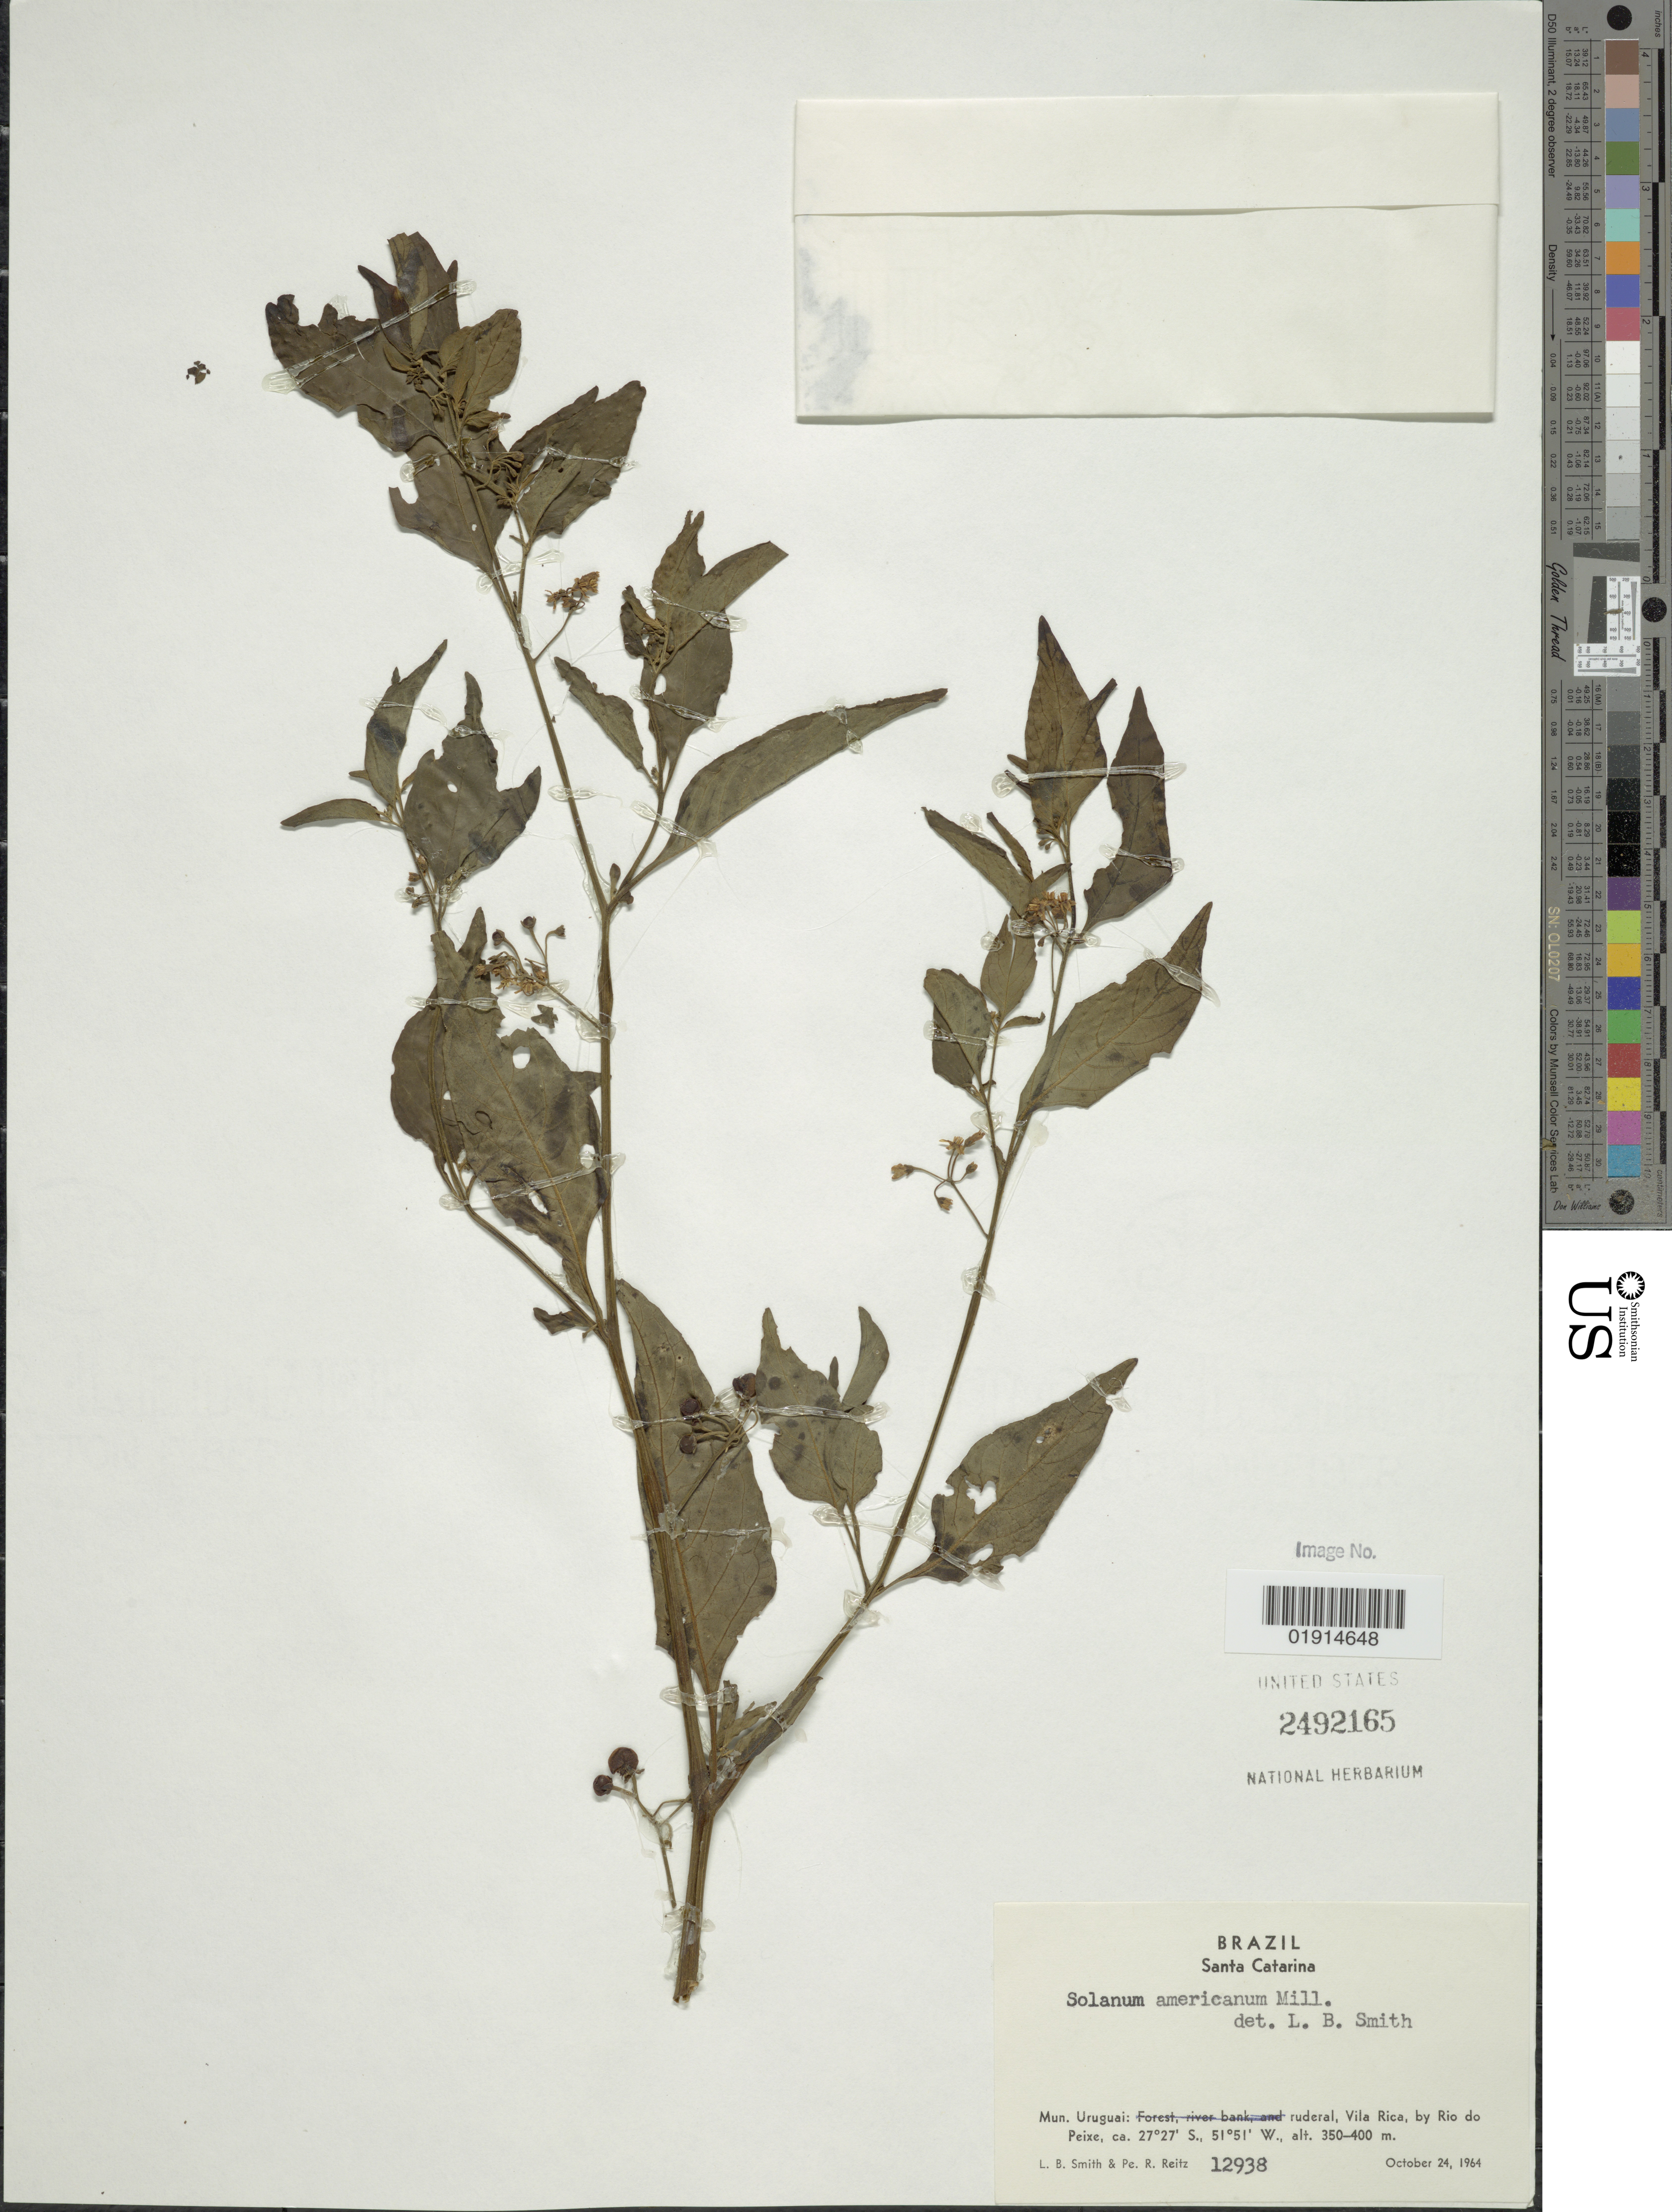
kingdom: Plantae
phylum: Tracheophyta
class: Magnoliopsida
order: Solanales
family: Solanaceae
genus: Solanum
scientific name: Solanum americanum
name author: Mill.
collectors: L. Smith & R. Reitz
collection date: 1964-10-24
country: Uruguay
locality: Ruderal, Vila Rica, by Rio do Peixe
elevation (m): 350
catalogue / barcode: US 2492165